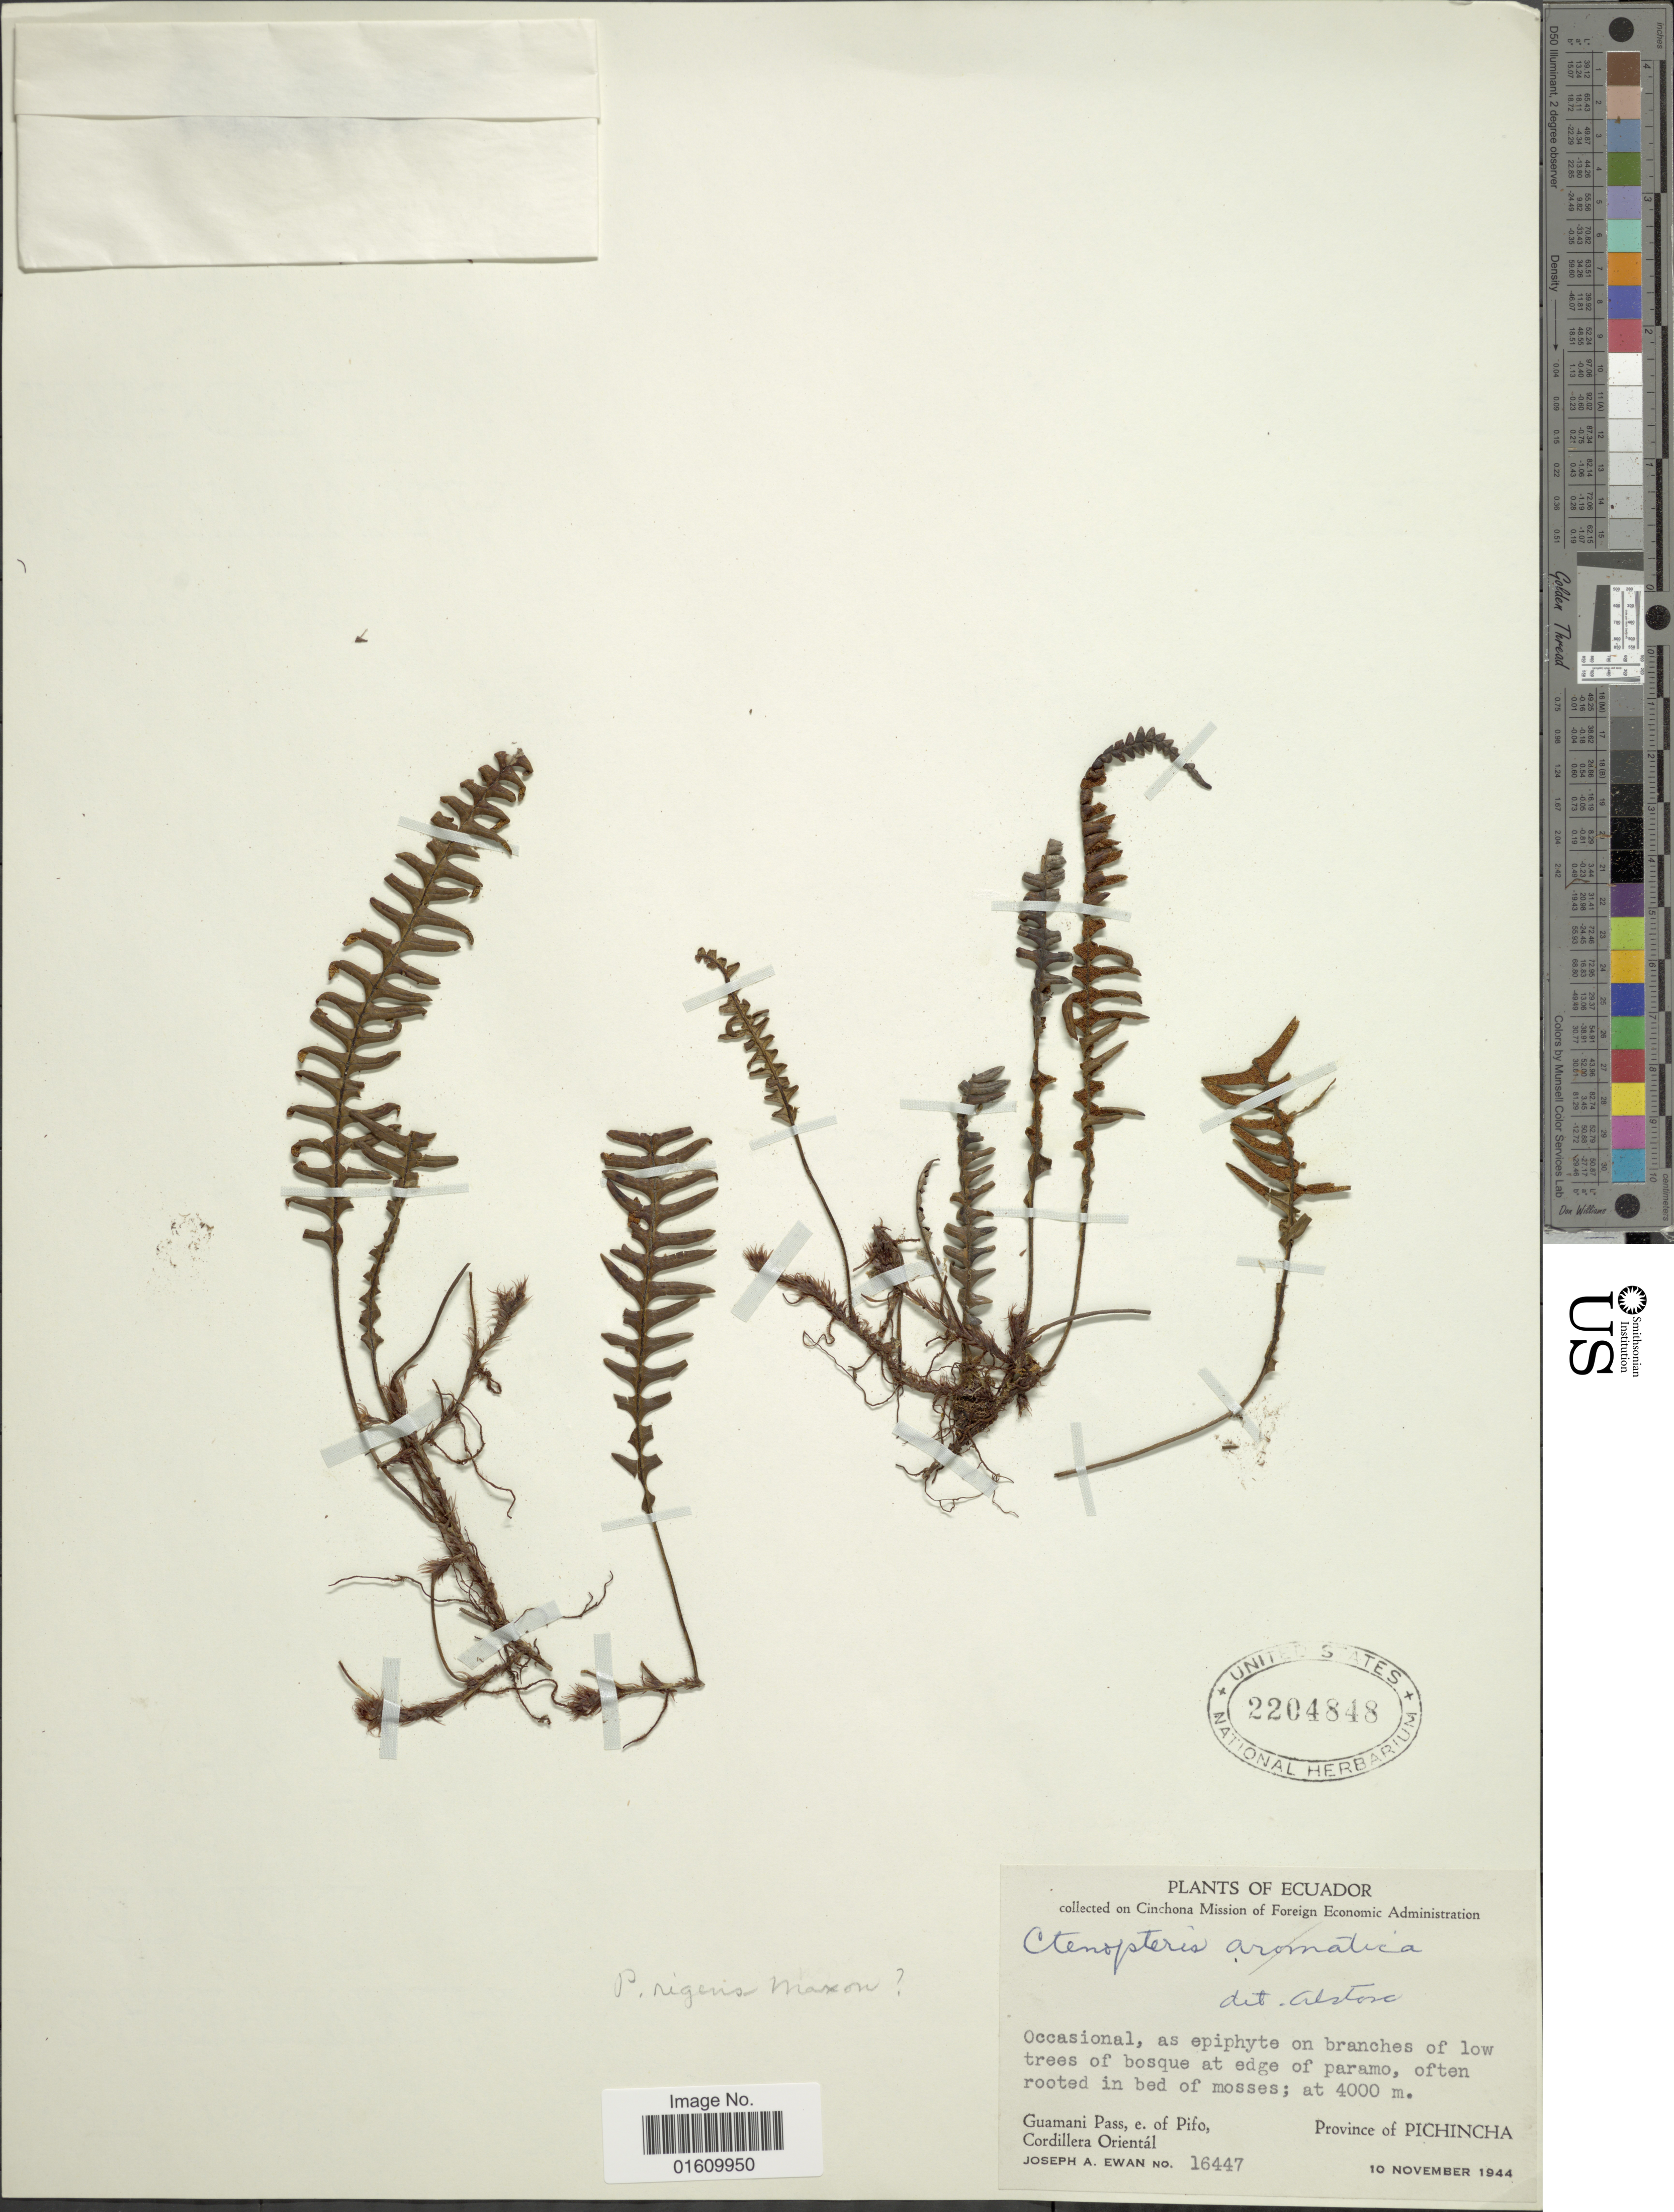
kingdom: Plantae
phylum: Tracheophyta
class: Polypodiopsida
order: Polypodiales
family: Polypodiaceae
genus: Melpomene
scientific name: Melpomene flabelliformis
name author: (Poir.) A.R. Sm. & R.C. Moran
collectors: J. A. Ewan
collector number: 16447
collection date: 1944-11-10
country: Ecuador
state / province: Pichincha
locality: Guamani Pass, e. of Pifo, Cordillera Oriental, Province of Pichincha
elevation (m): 4000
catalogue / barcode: US 2204848